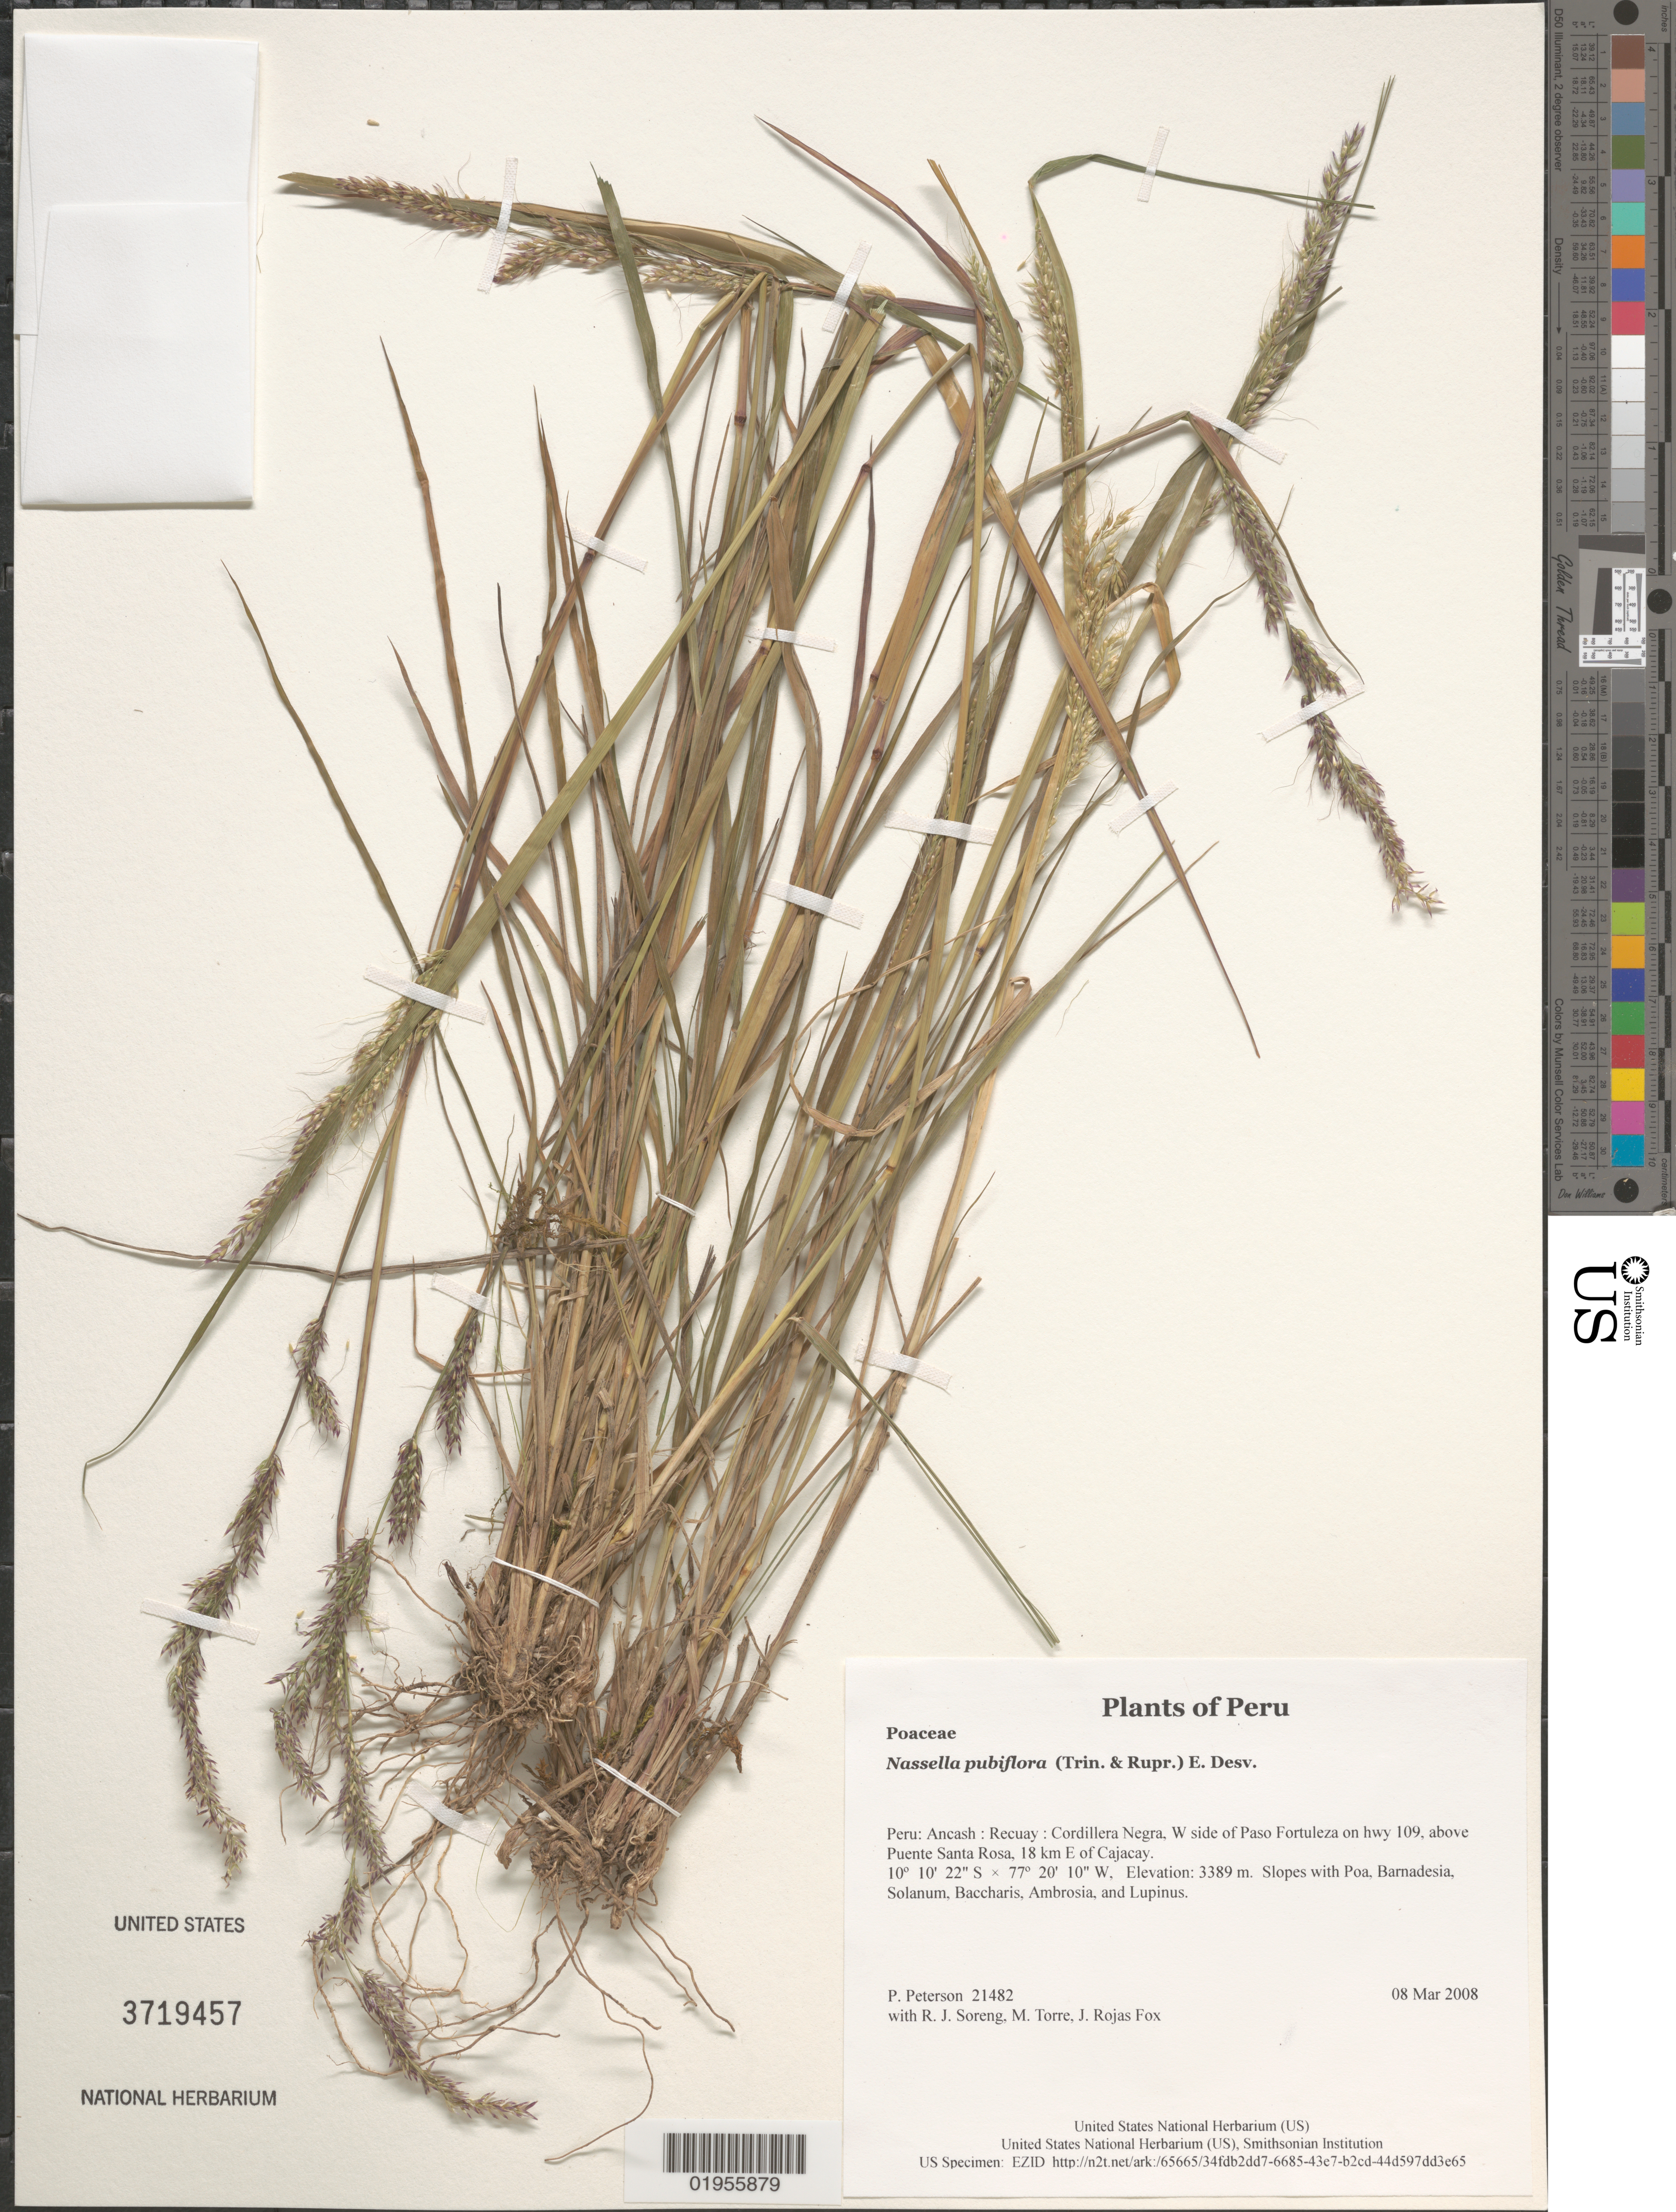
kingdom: Plantae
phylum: Tracheophyta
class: Liliopsida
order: Poales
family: Poaceae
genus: Nassella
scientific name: Nassella pubiflora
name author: (Trin. & Rupr.) É. Desv.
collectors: P. M. Peterson, R. J. Soreng, M. Torre & J. Rojas Fox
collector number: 21482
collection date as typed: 08 Mar 2008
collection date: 2008-03-08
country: Peru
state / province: Ancash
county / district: Recuay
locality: Cordillera Negra, W side of Paso Fortuleza on hwy 109, above Puente Santa Rosa, 18 km E of Cajacay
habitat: Slopes with Poa, Barnadesia, Solanum, Baccharis, Ambrosia, and Lupinus.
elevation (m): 3389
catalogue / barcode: US 3719457